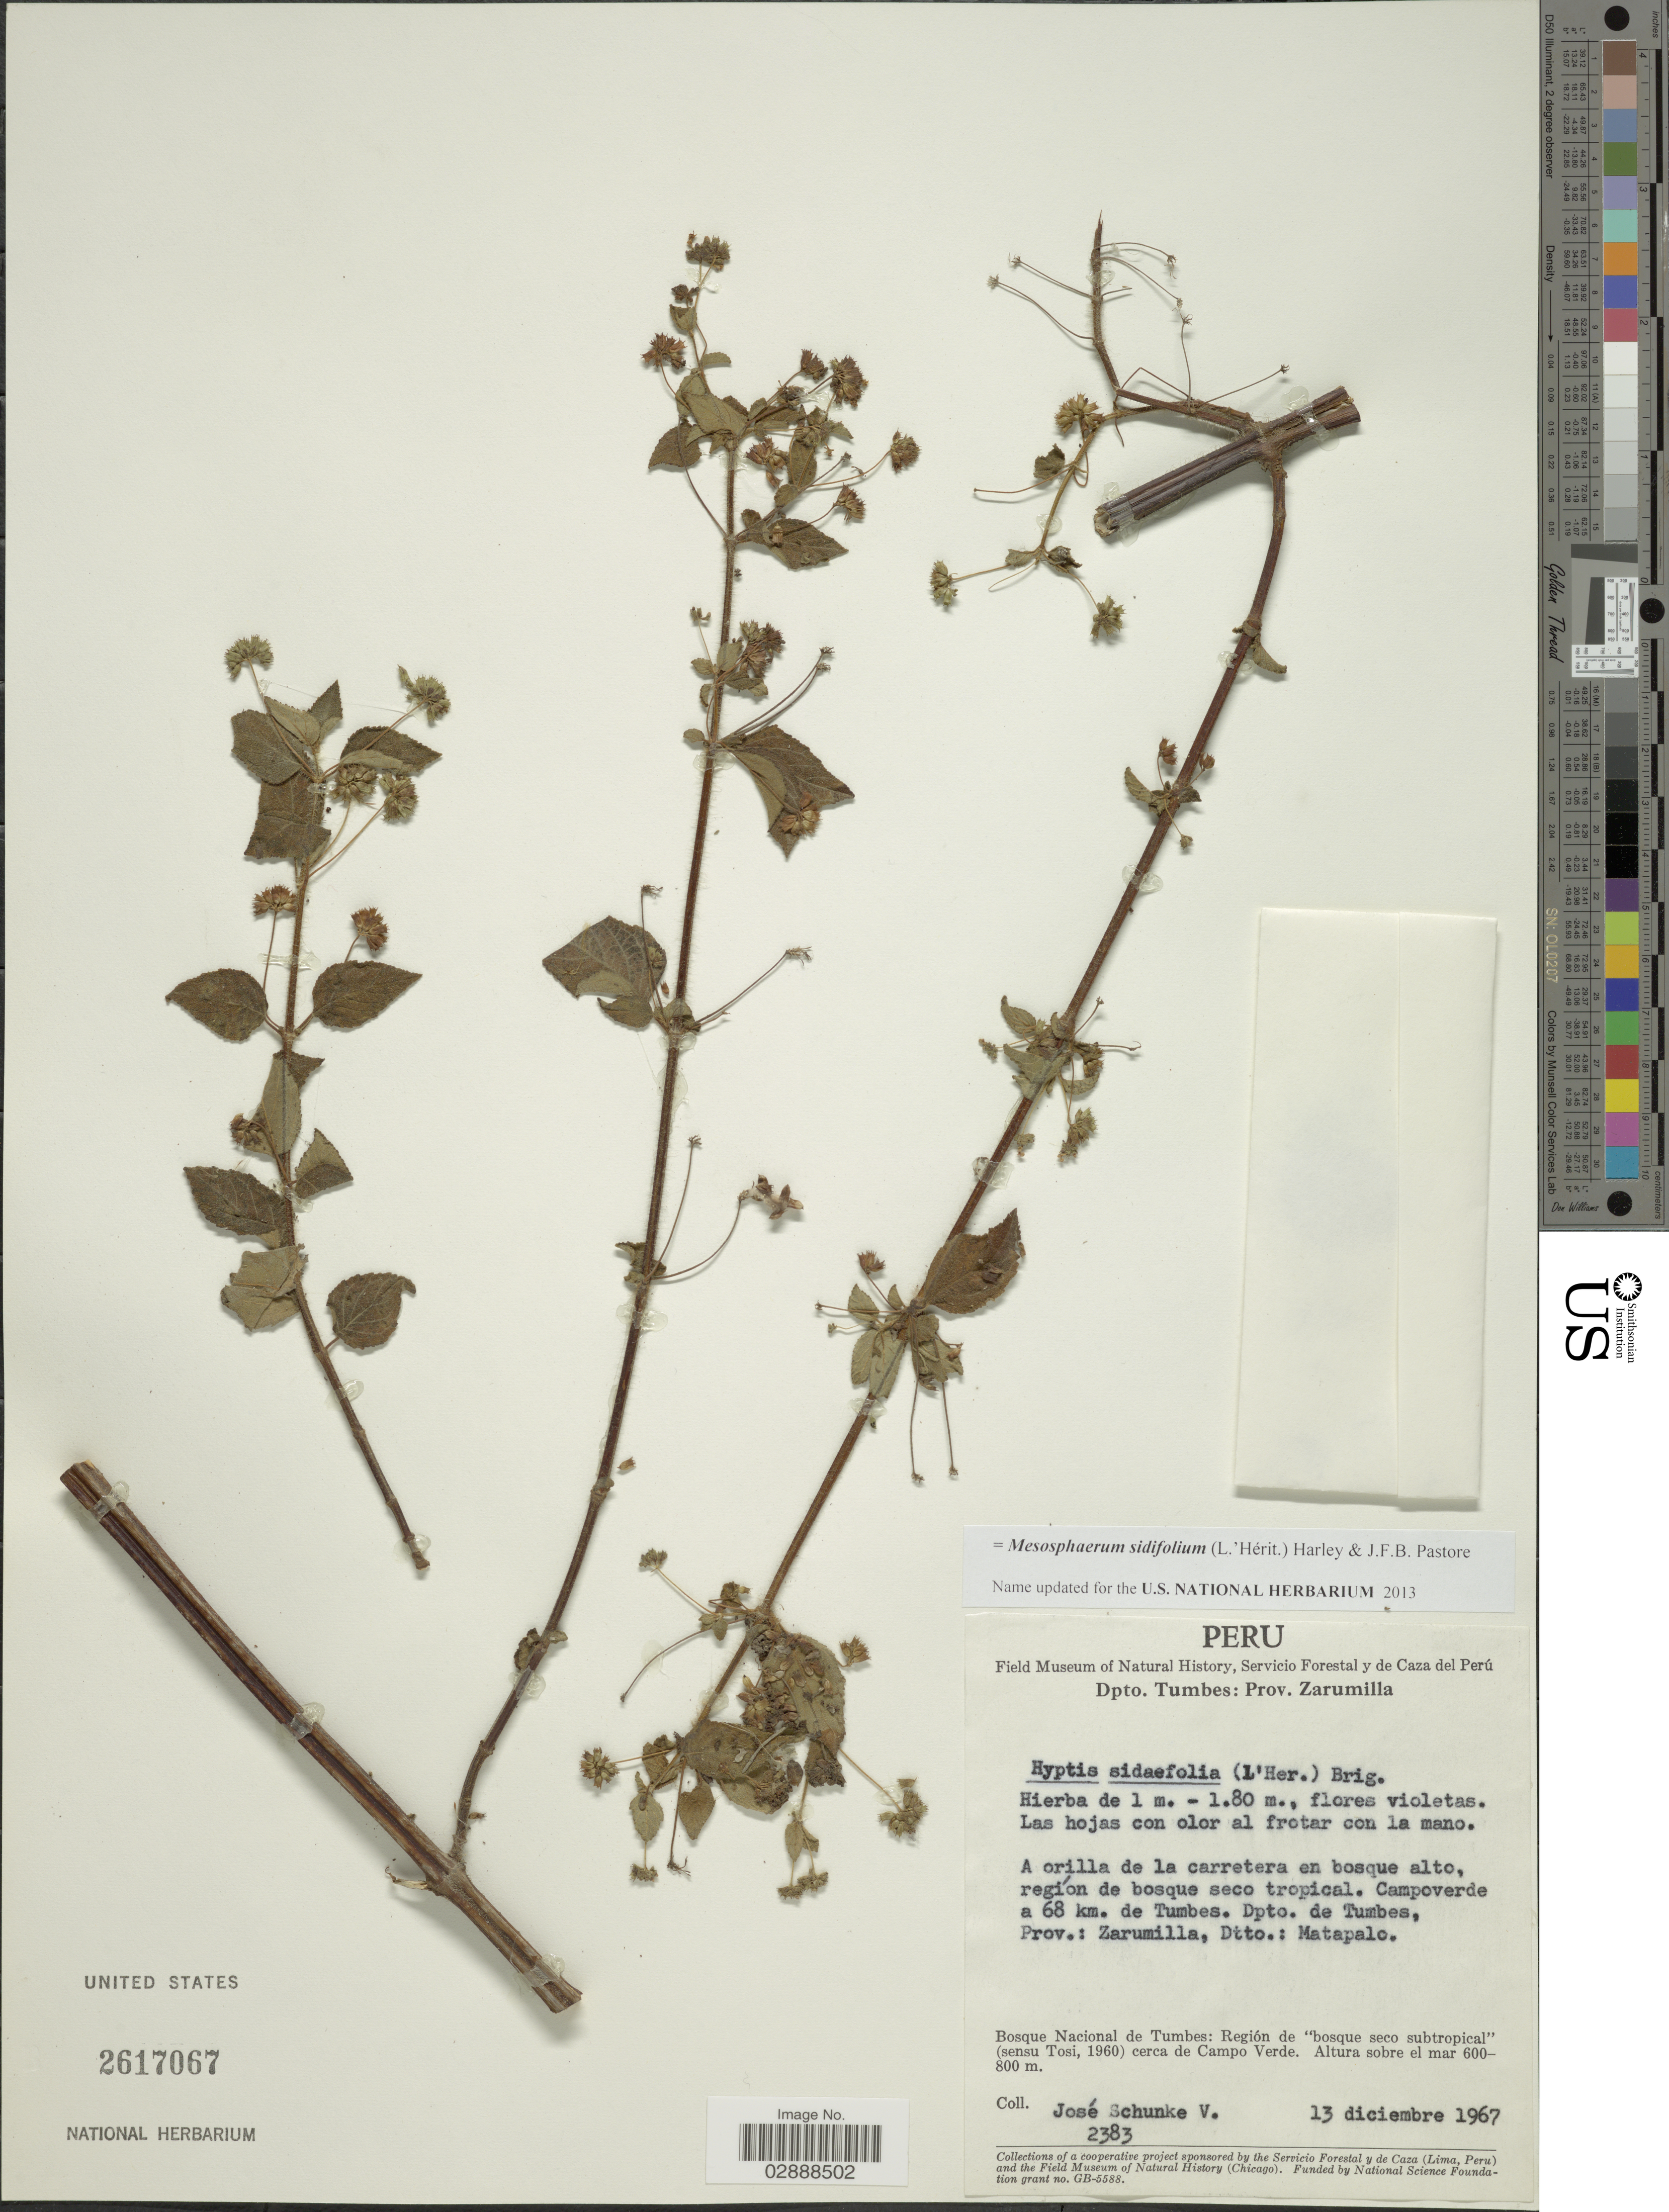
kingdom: Plantae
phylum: Tracheophyta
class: Magnoliopsida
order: Lamiales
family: Lamiaceae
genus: Mesosphaerum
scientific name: Mesosphaerum sidifolium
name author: (L'Hér.) Harley & J.F.B. Pastore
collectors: J. Schunke Vigo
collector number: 2383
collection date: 1967-12-13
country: Peru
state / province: Tumbes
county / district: Zarumilla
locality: Dpto. Tumbes: Prov. Zarumilla, Campoverde a 68 km. de Tumbes. Dpto. de Tumbes, Prov.: Zarumilla, Dtto.: Matapalo, Bosque Nacional de Tumbes: Région de "bosque seco subtropical" (sensu Tosi, 1960) cerca de Campo Verde.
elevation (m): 600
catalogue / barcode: US 2617067